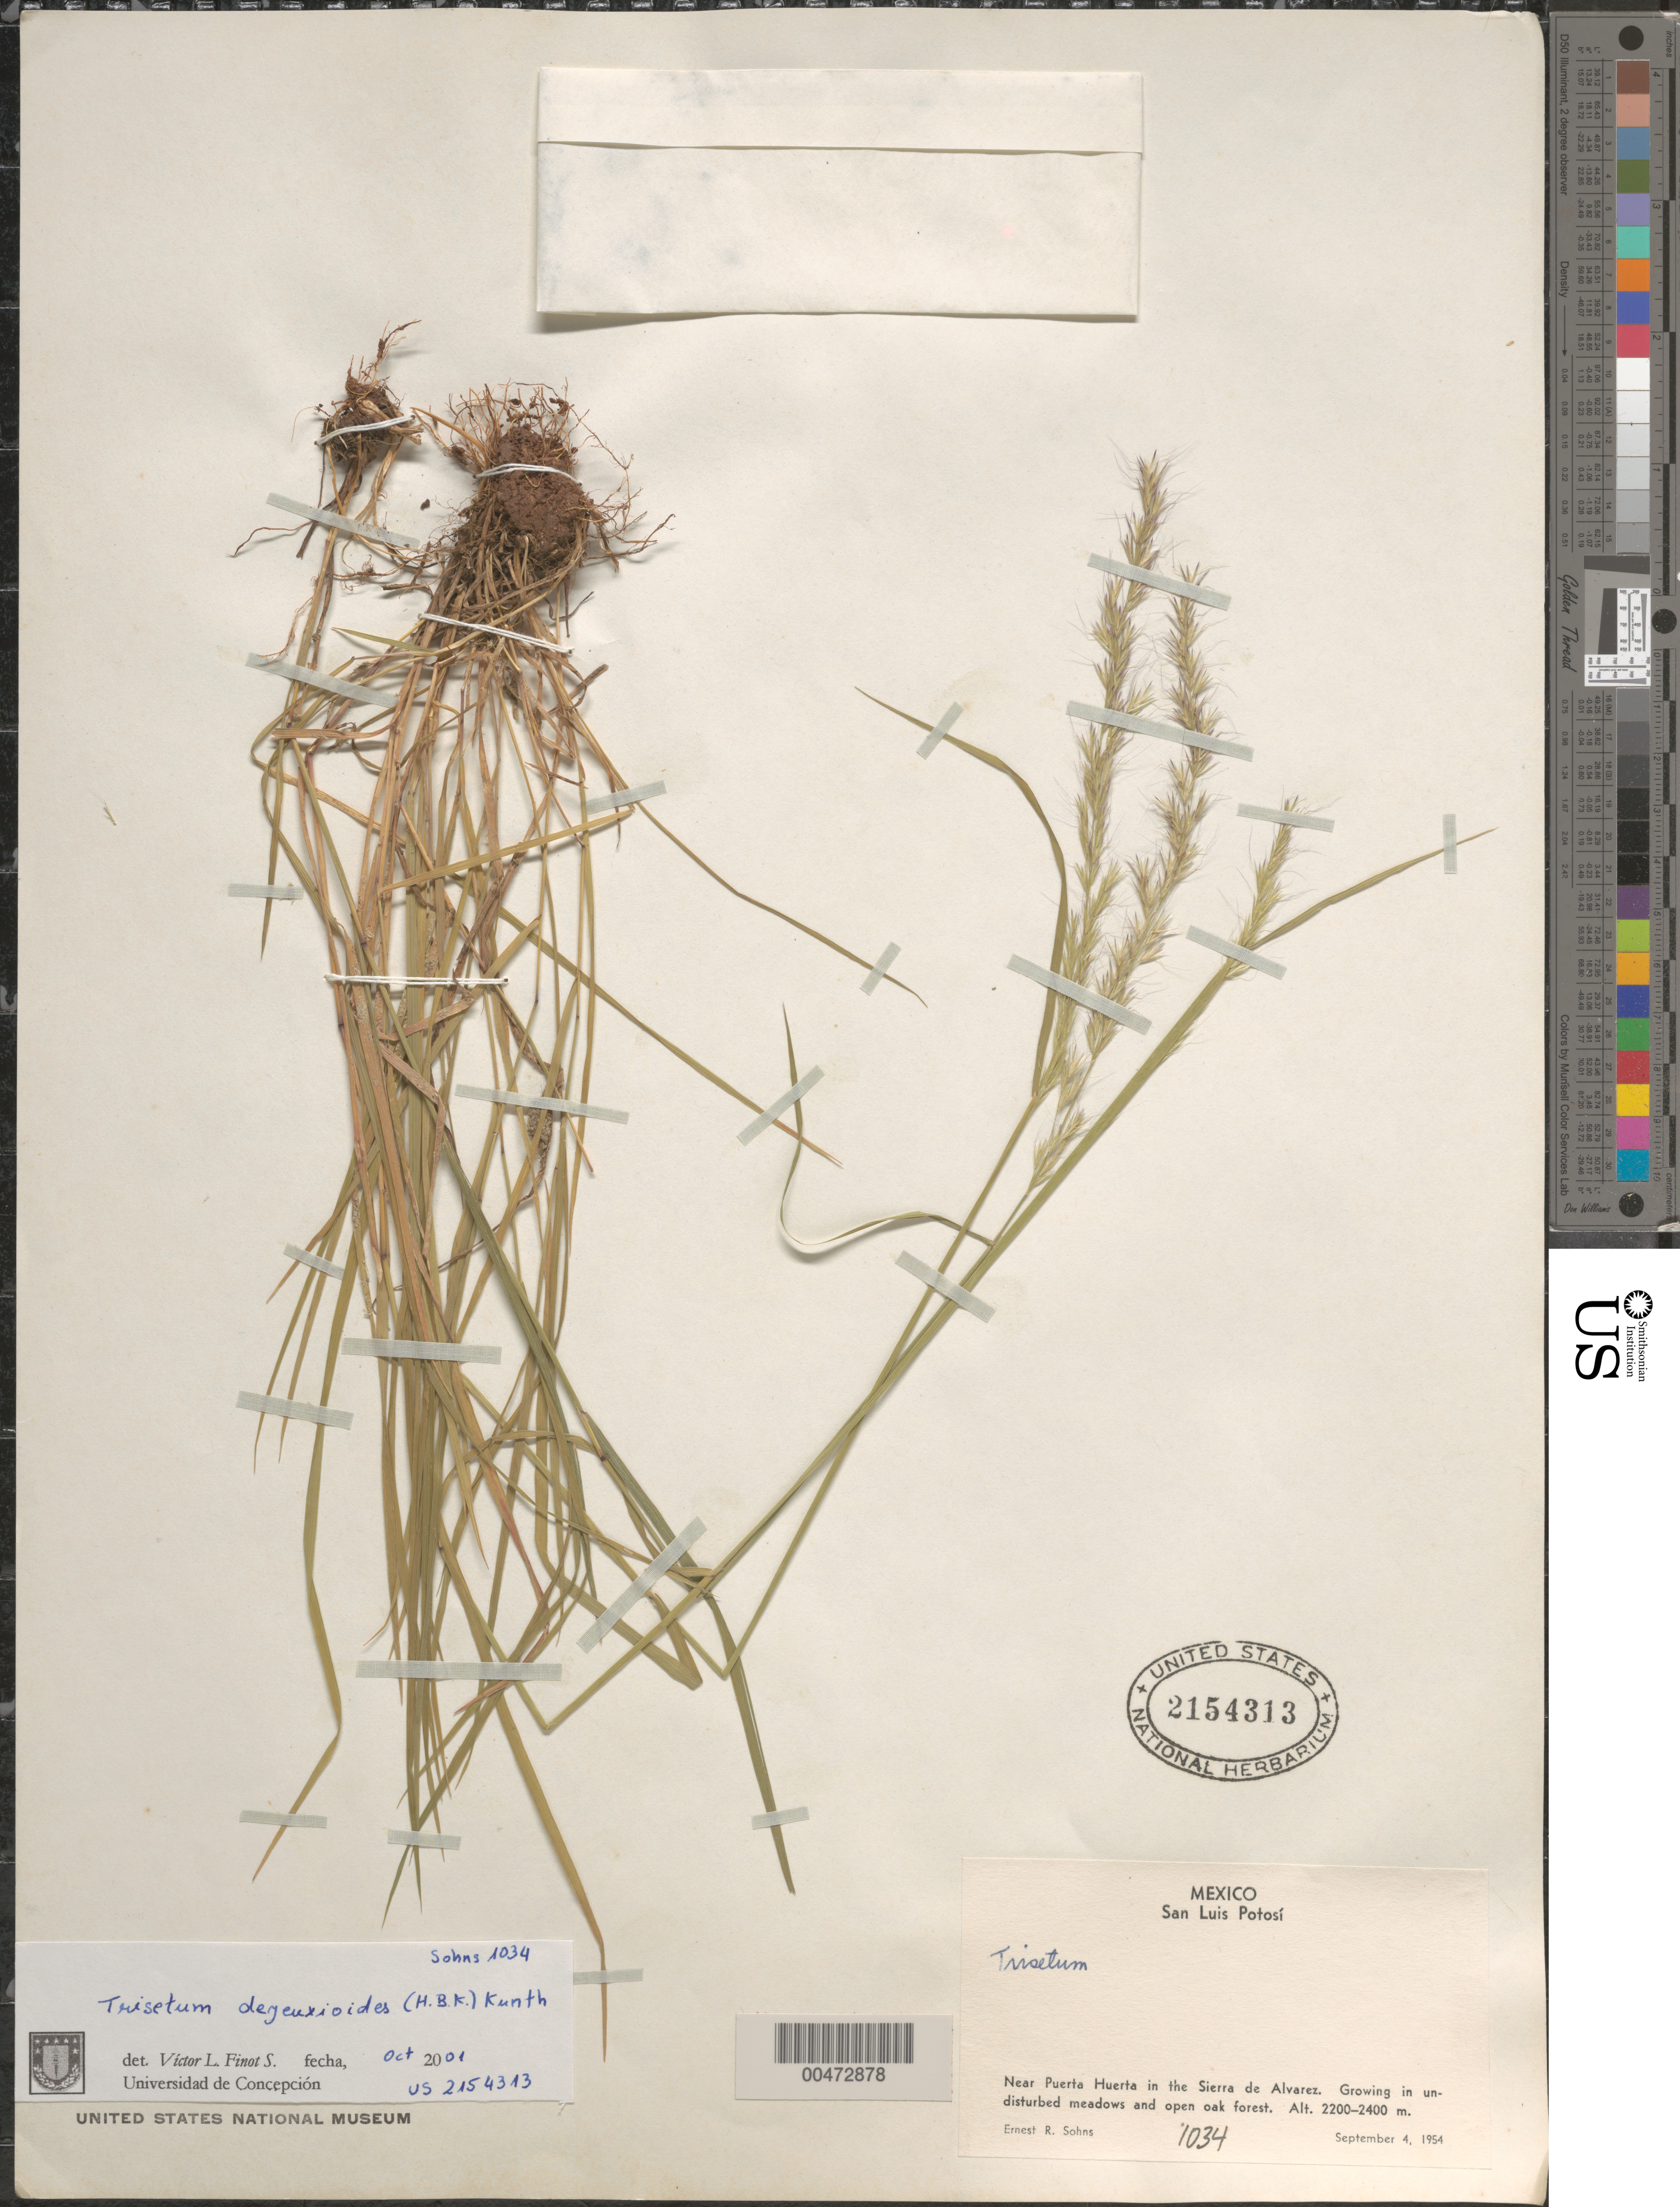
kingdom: Plantae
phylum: Tracheophyta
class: Liliopsida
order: Poales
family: Poaceae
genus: Trisetum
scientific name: Trisetum deyeuxioides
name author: (Kunth) Kunth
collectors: E. R. Sohns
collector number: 1034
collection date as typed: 4 Sep 1954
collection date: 1954-09-04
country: Mexico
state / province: San Luis Potosi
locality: Near Puerta Huerta in the Sierra de Alvarez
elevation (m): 2200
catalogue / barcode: US 2154313